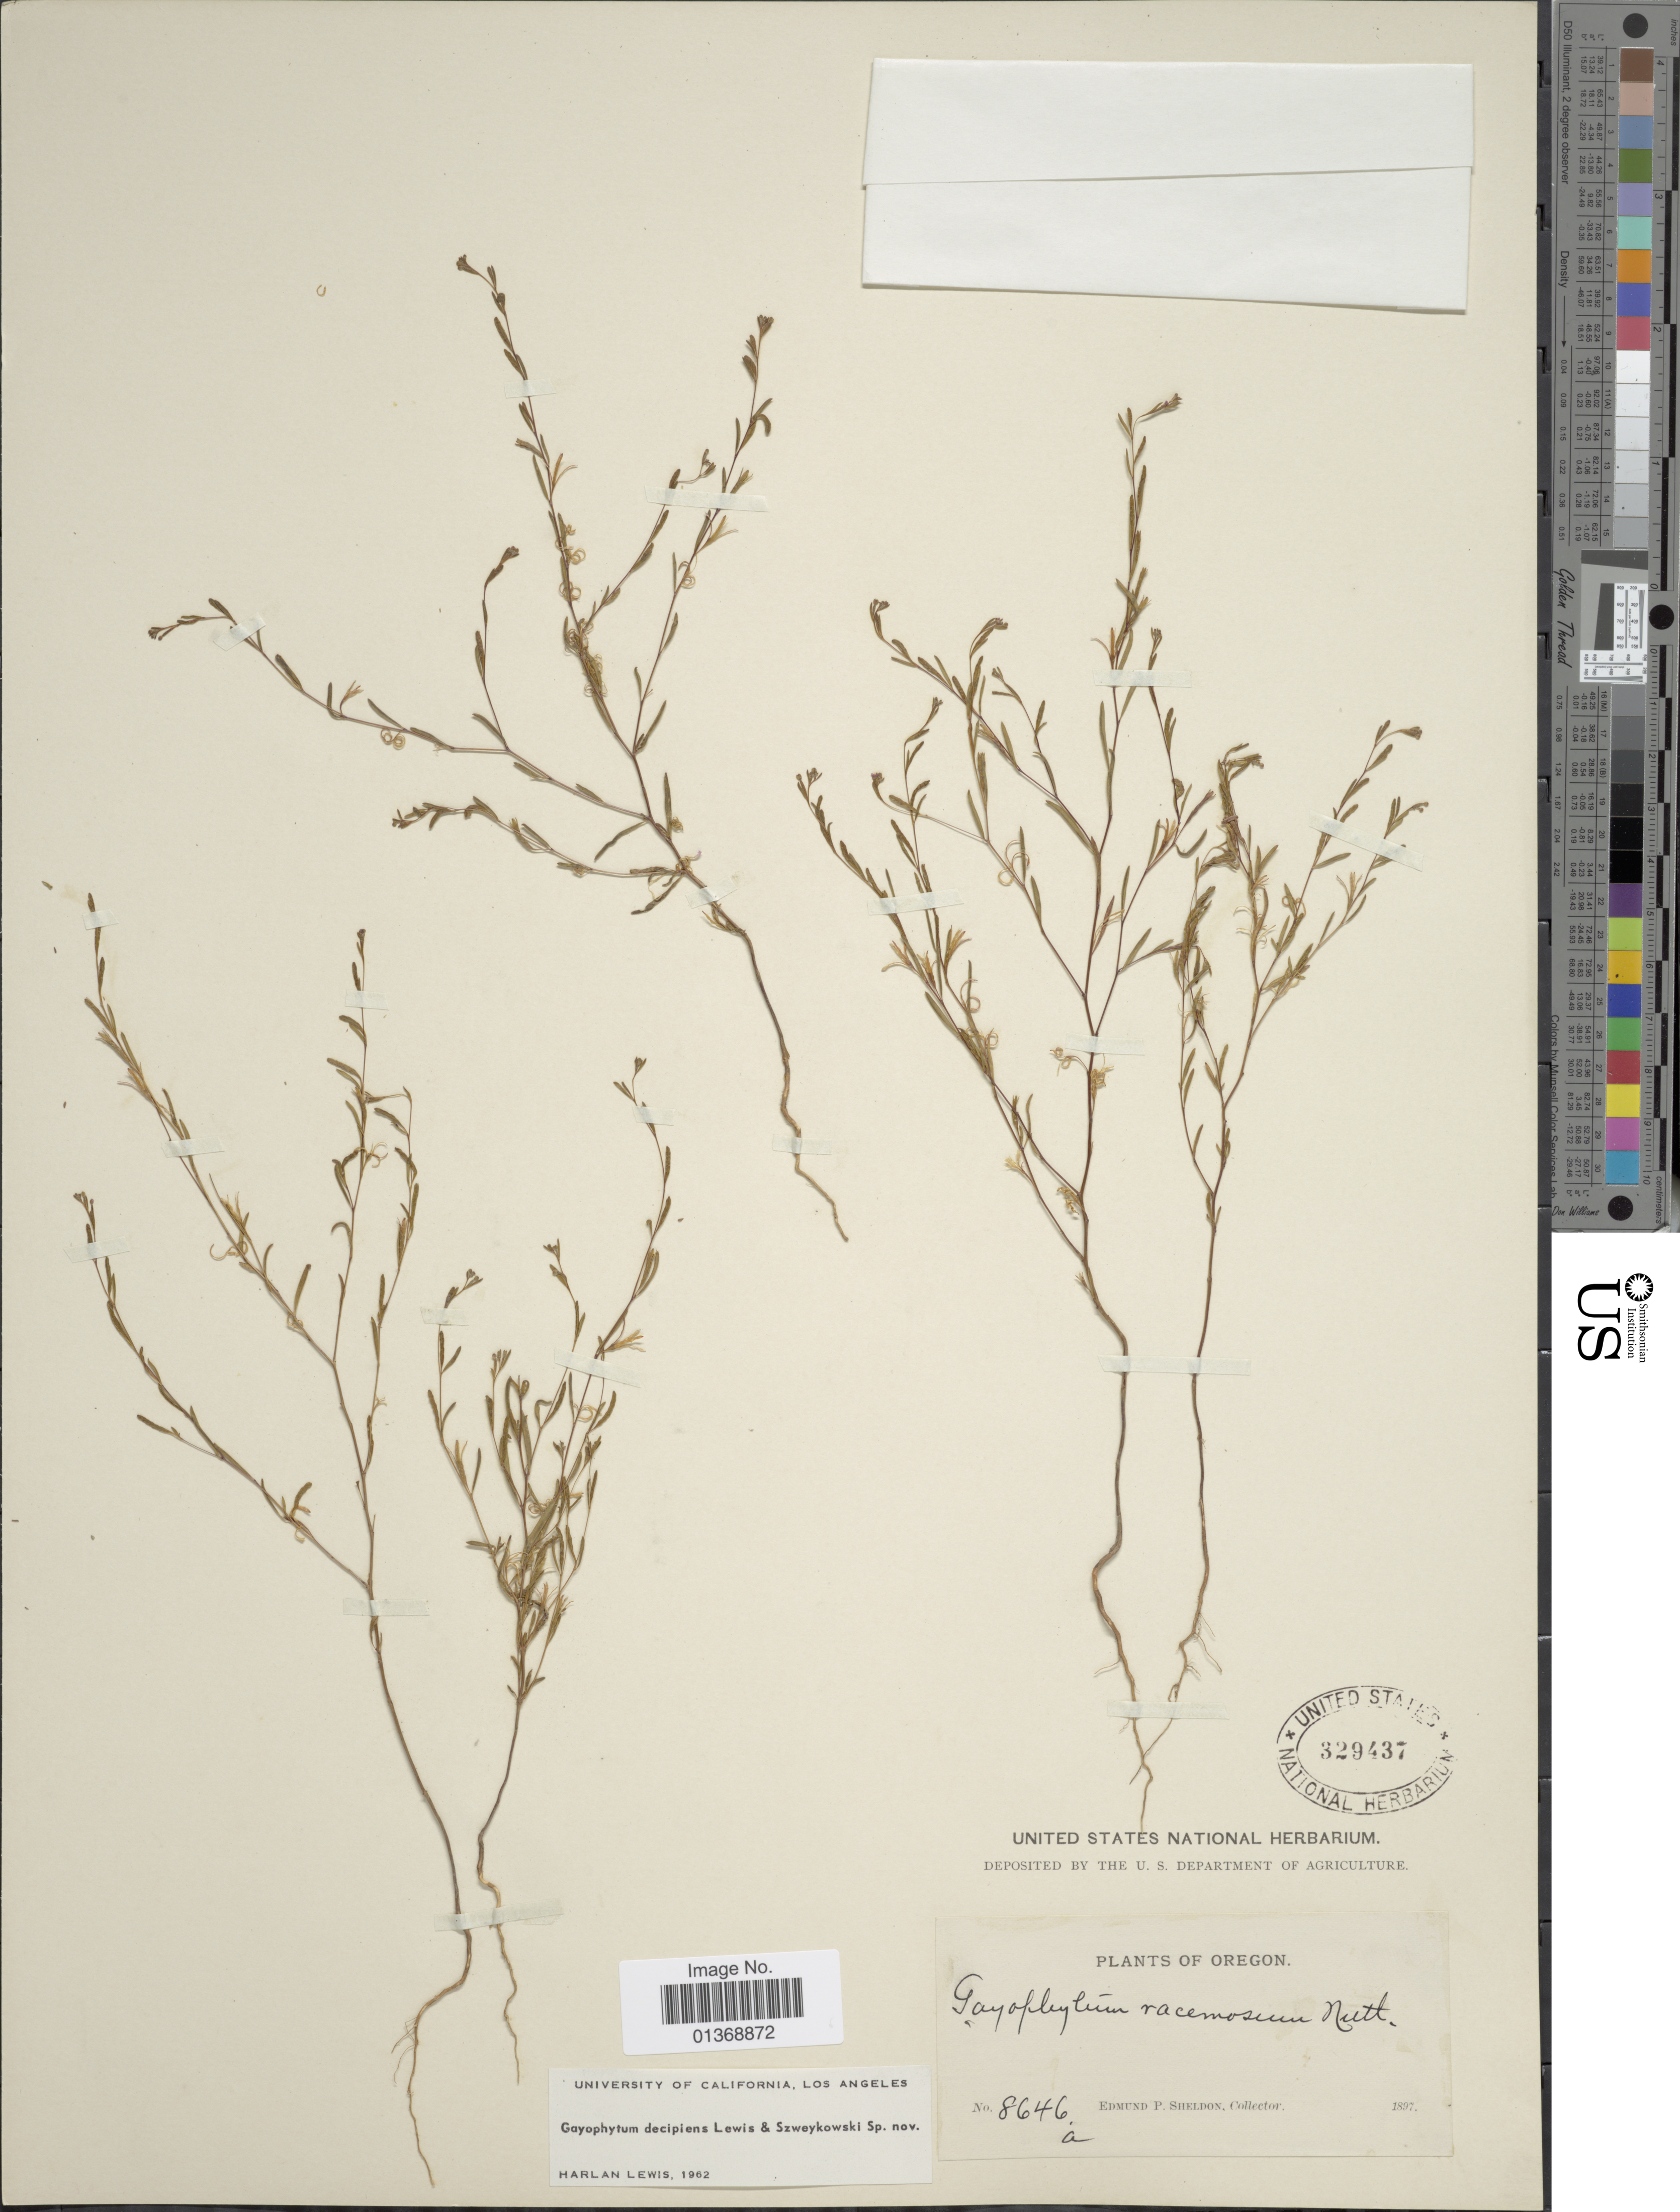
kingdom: Plantae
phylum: Tracheophyta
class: Magnoliopsida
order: Myrtales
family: Onagraceae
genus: Gayophytum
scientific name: Gayophytum decipiens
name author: F. H. Lewis & Szweyk.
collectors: E. P. Sheldon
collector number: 8646a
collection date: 1897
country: United States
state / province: Oregon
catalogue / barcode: US 329437